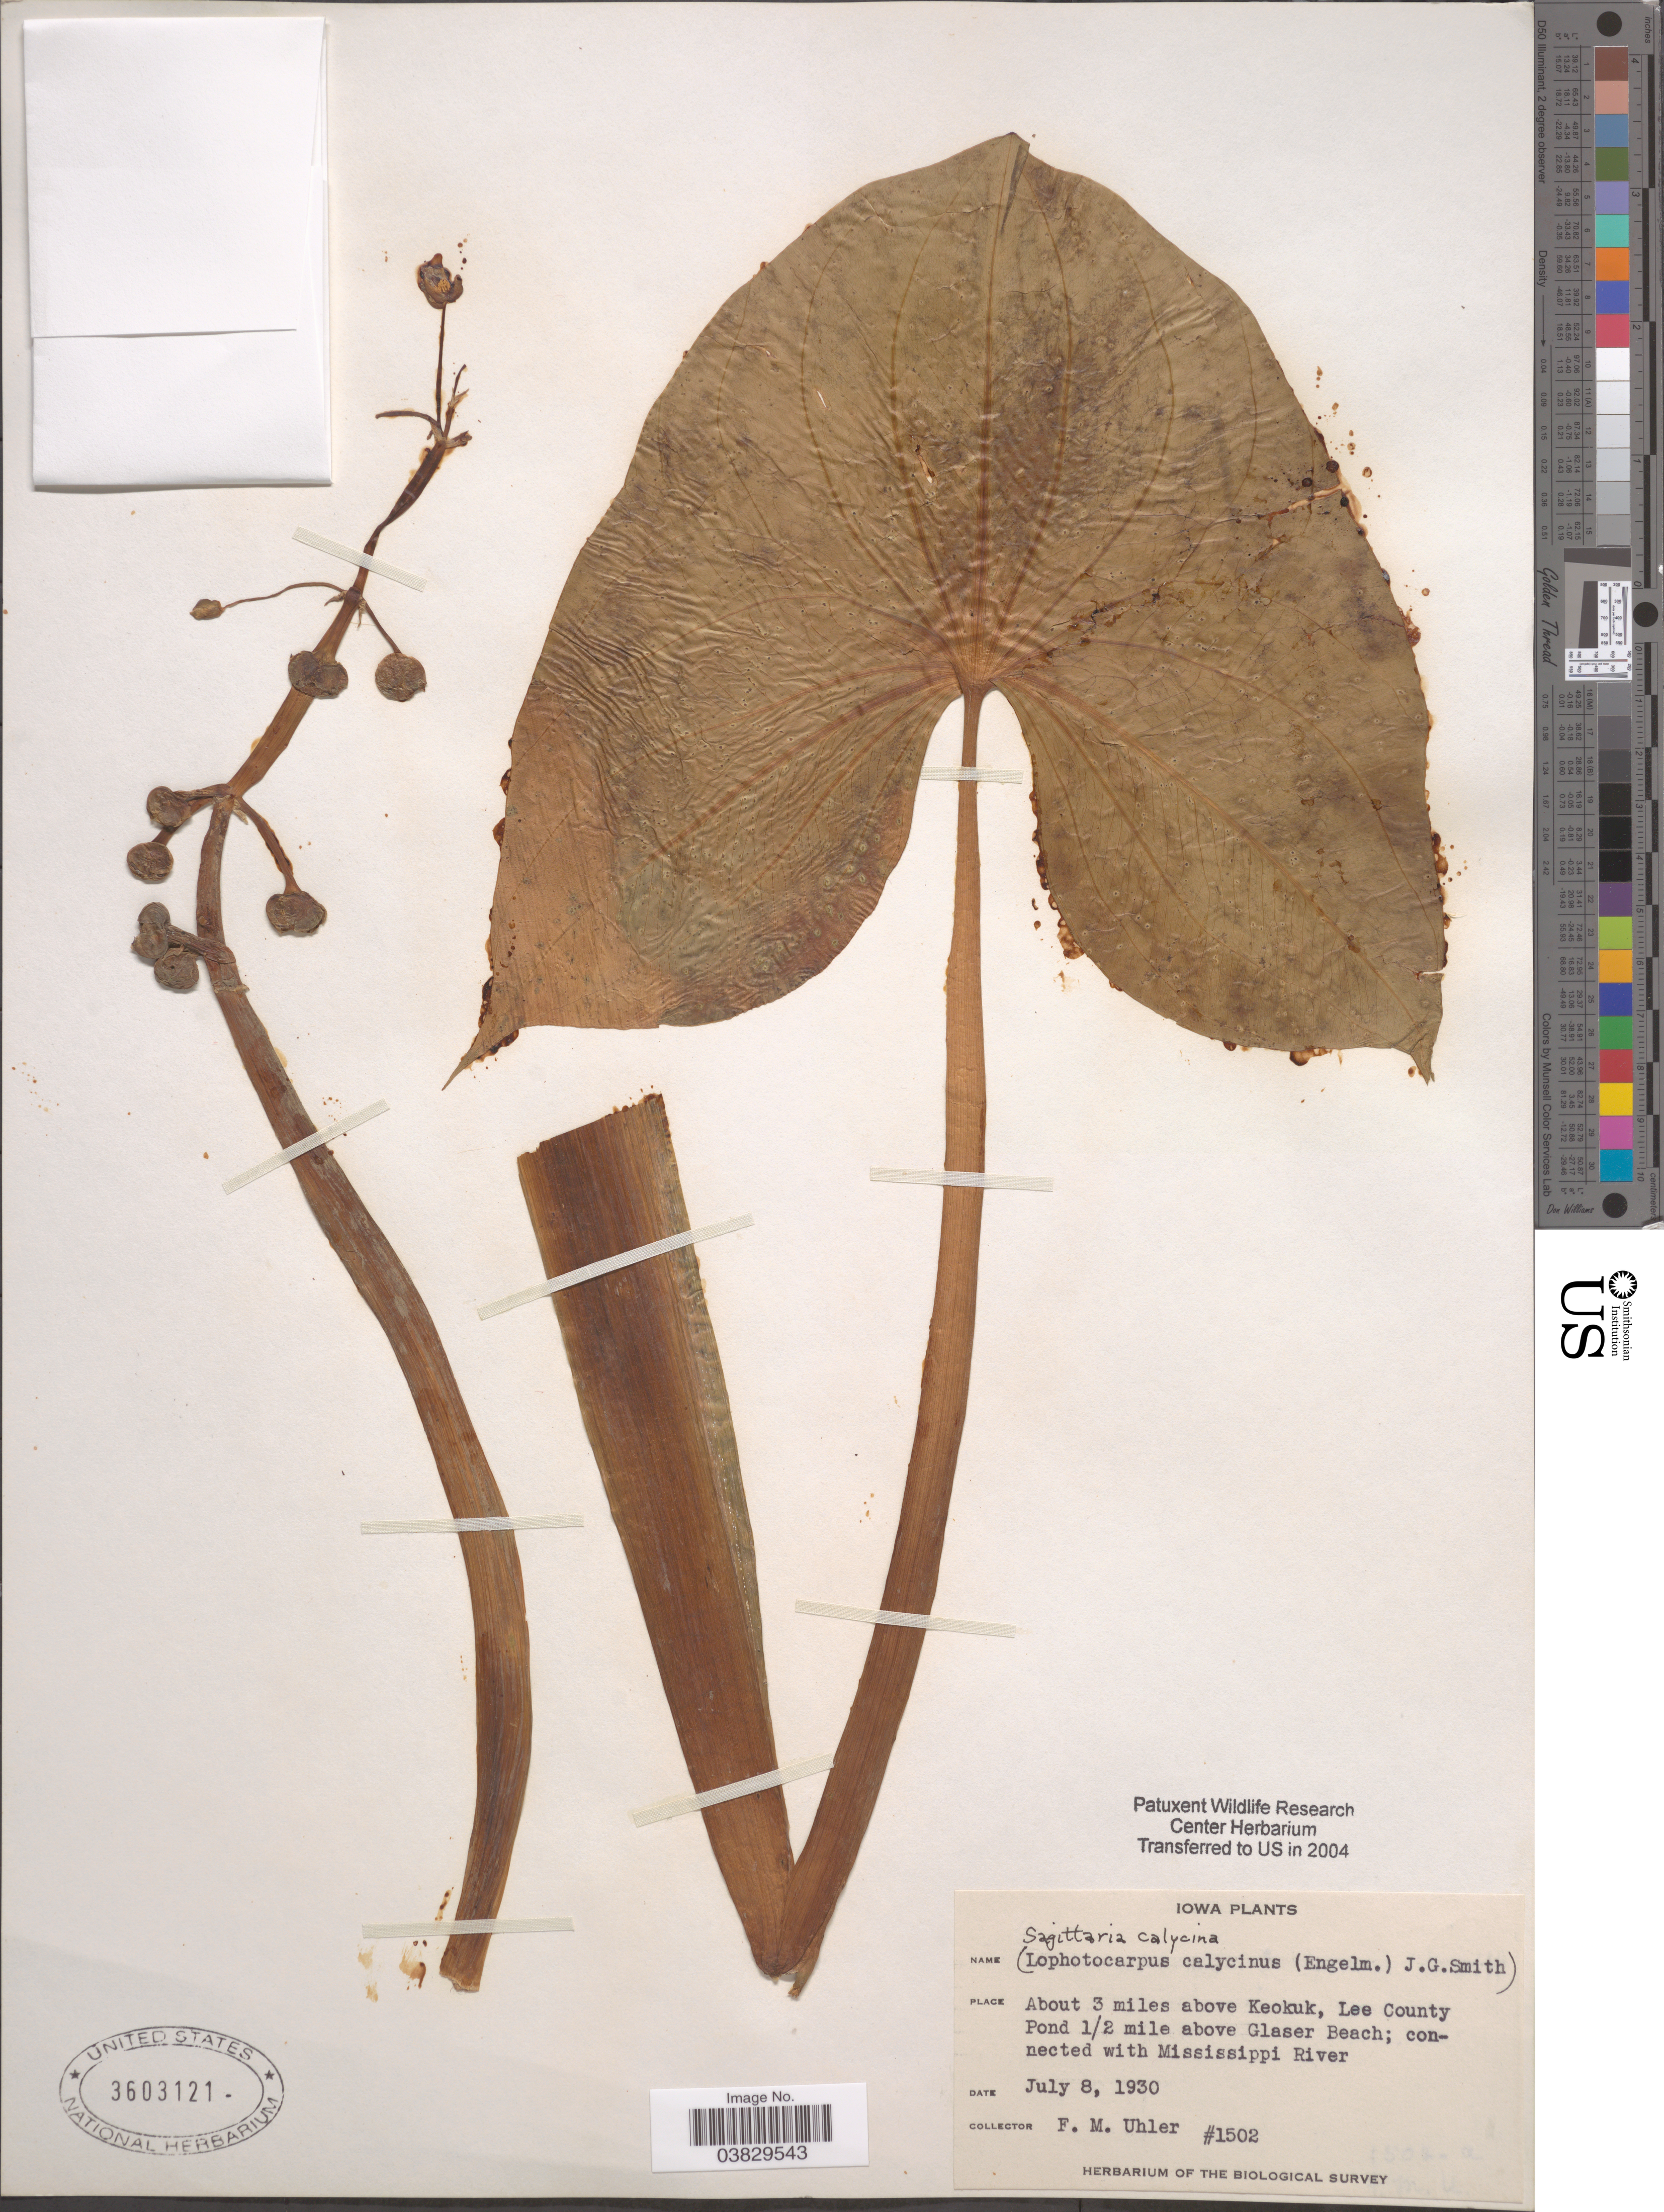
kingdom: Plantae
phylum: Tracheophyta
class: Liliopsida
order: Alismatales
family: Alismataceae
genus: Sagittaria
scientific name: Sagittaria calycina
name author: Engelm.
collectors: F. M. Uhler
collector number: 1502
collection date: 1930-07-08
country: United States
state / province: Iowa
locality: About 3 miles above Keokuk, Lee County Pond ½ mile above Glaser Beach; connected with Mississippi River.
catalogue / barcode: US 3603121